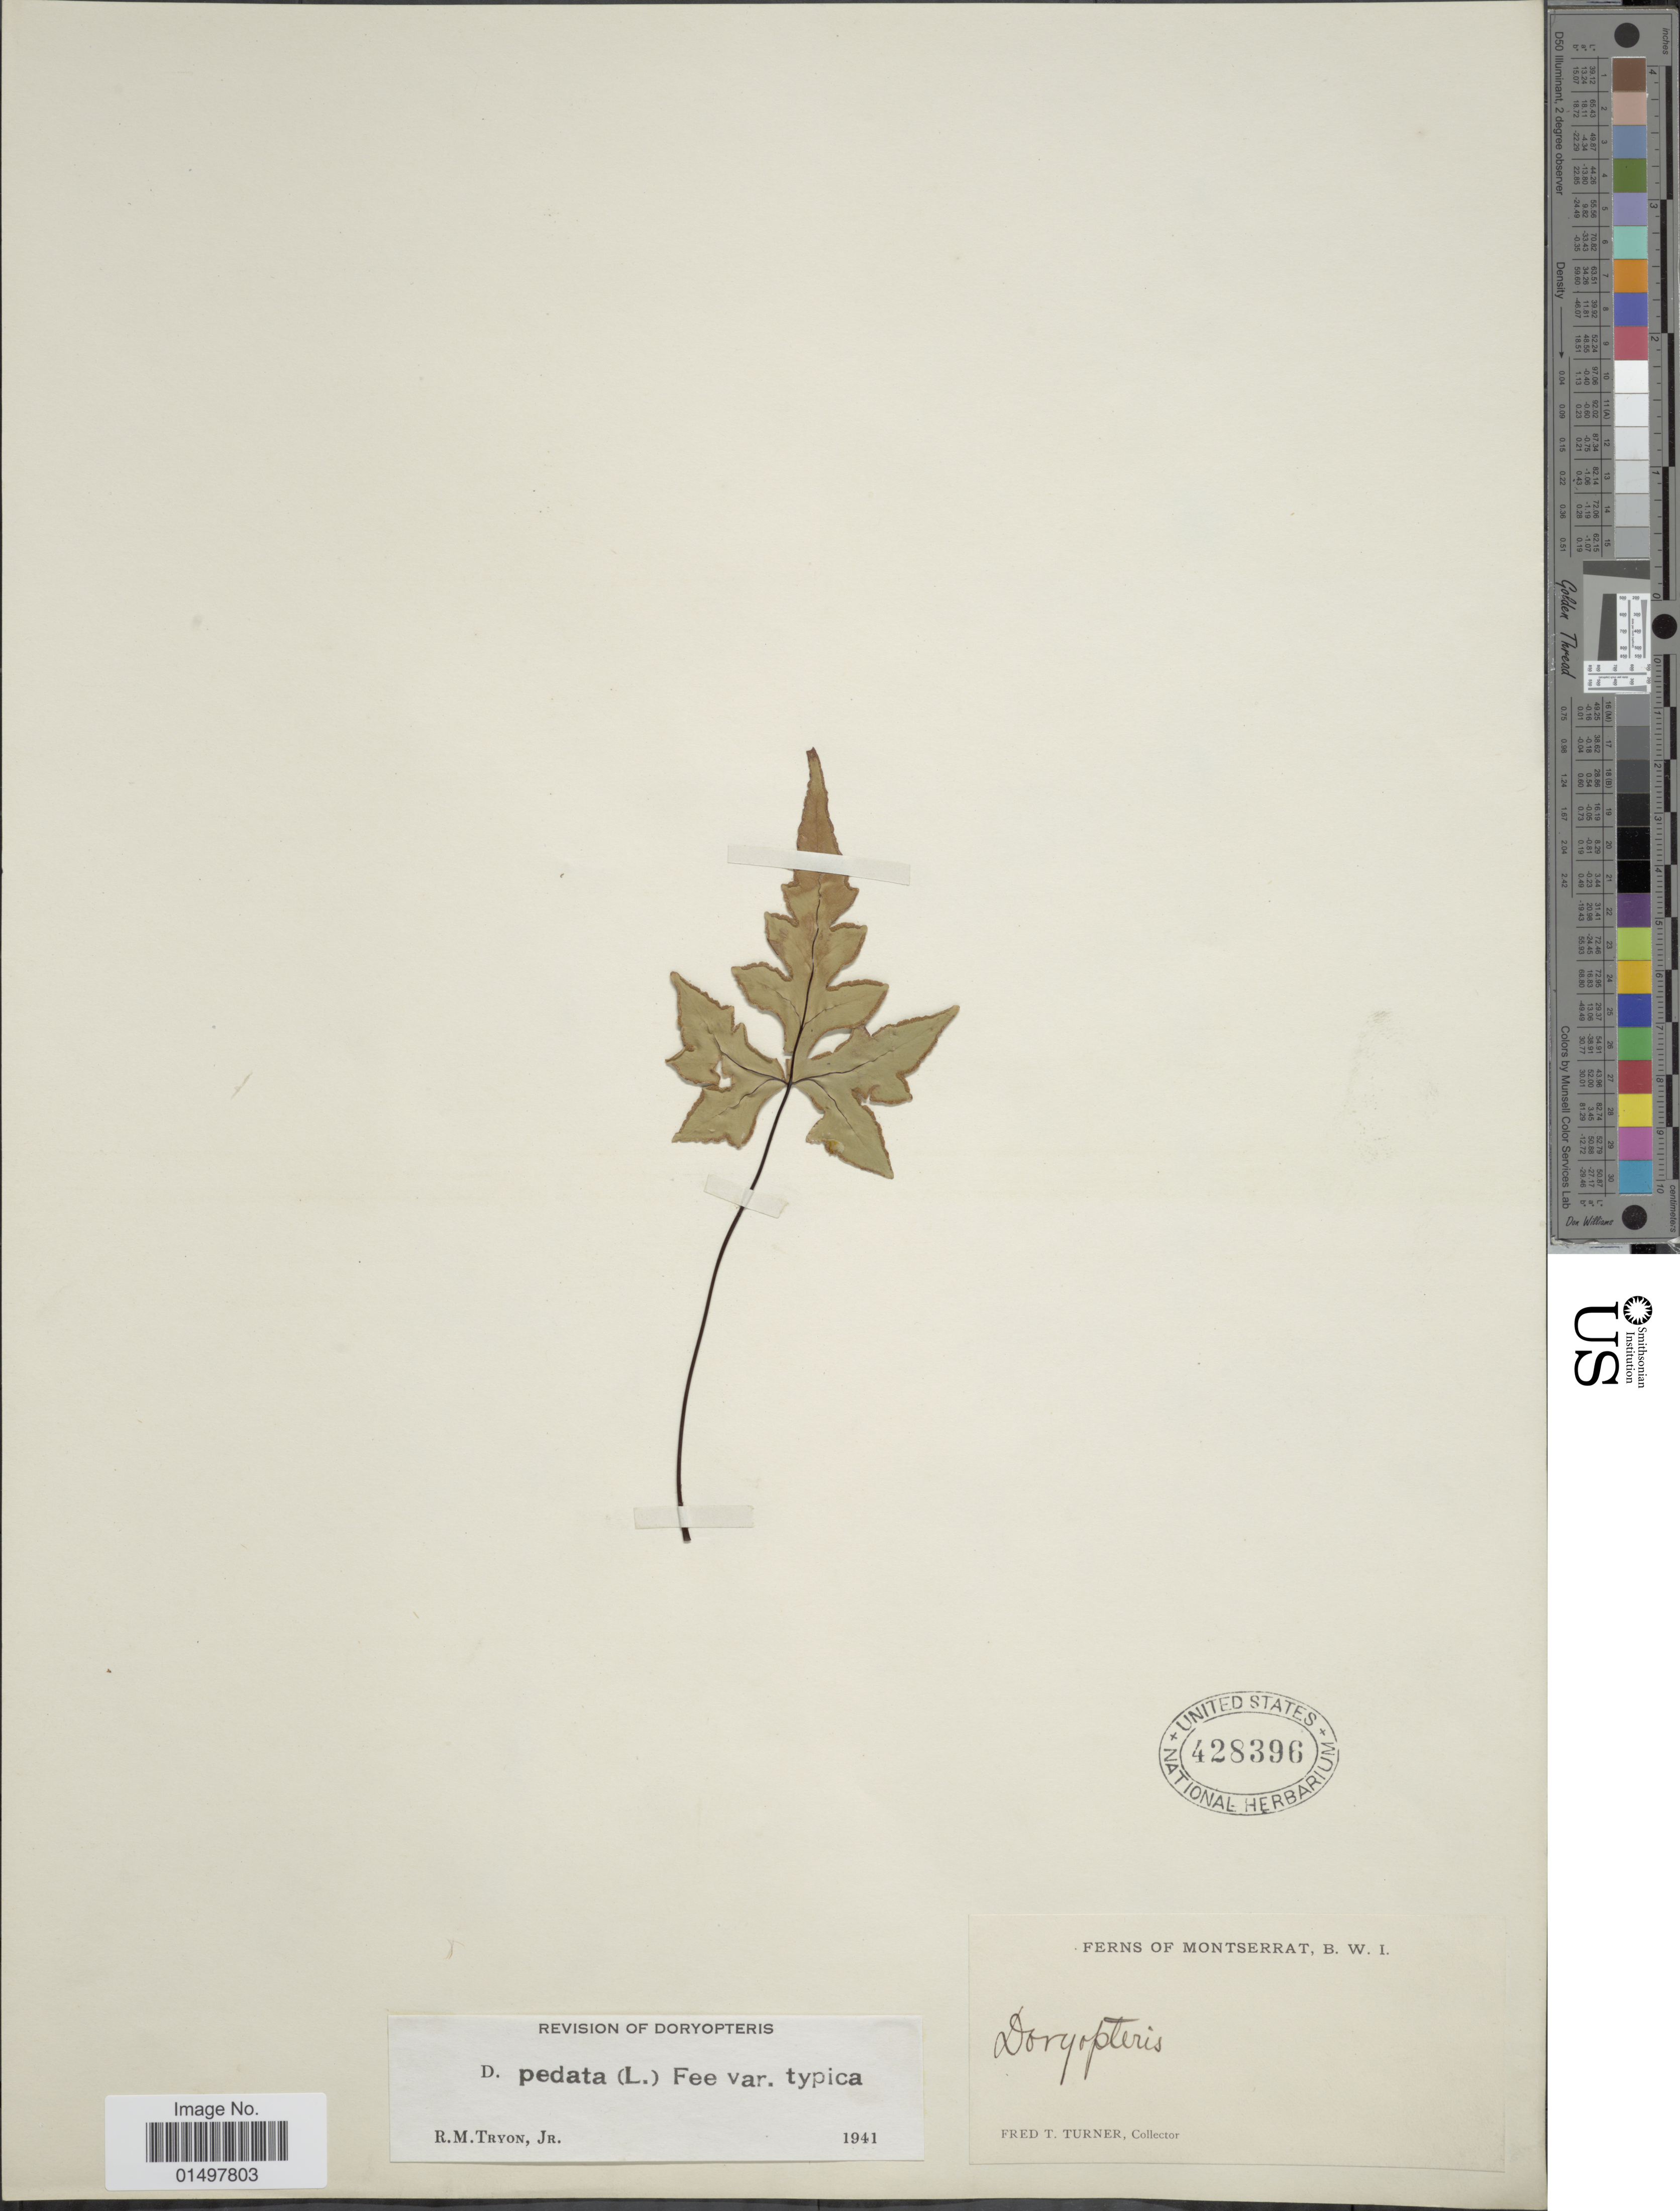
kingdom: Plantae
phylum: Tracheophyta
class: Polypodiopsida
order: Polypodiales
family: Pteridaceae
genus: Doryopteris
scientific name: Doryopteris pedata var. typica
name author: (L.) Fée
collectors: F. T. Turner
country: Montserrat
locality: B. W. I.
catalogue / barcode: US 428396